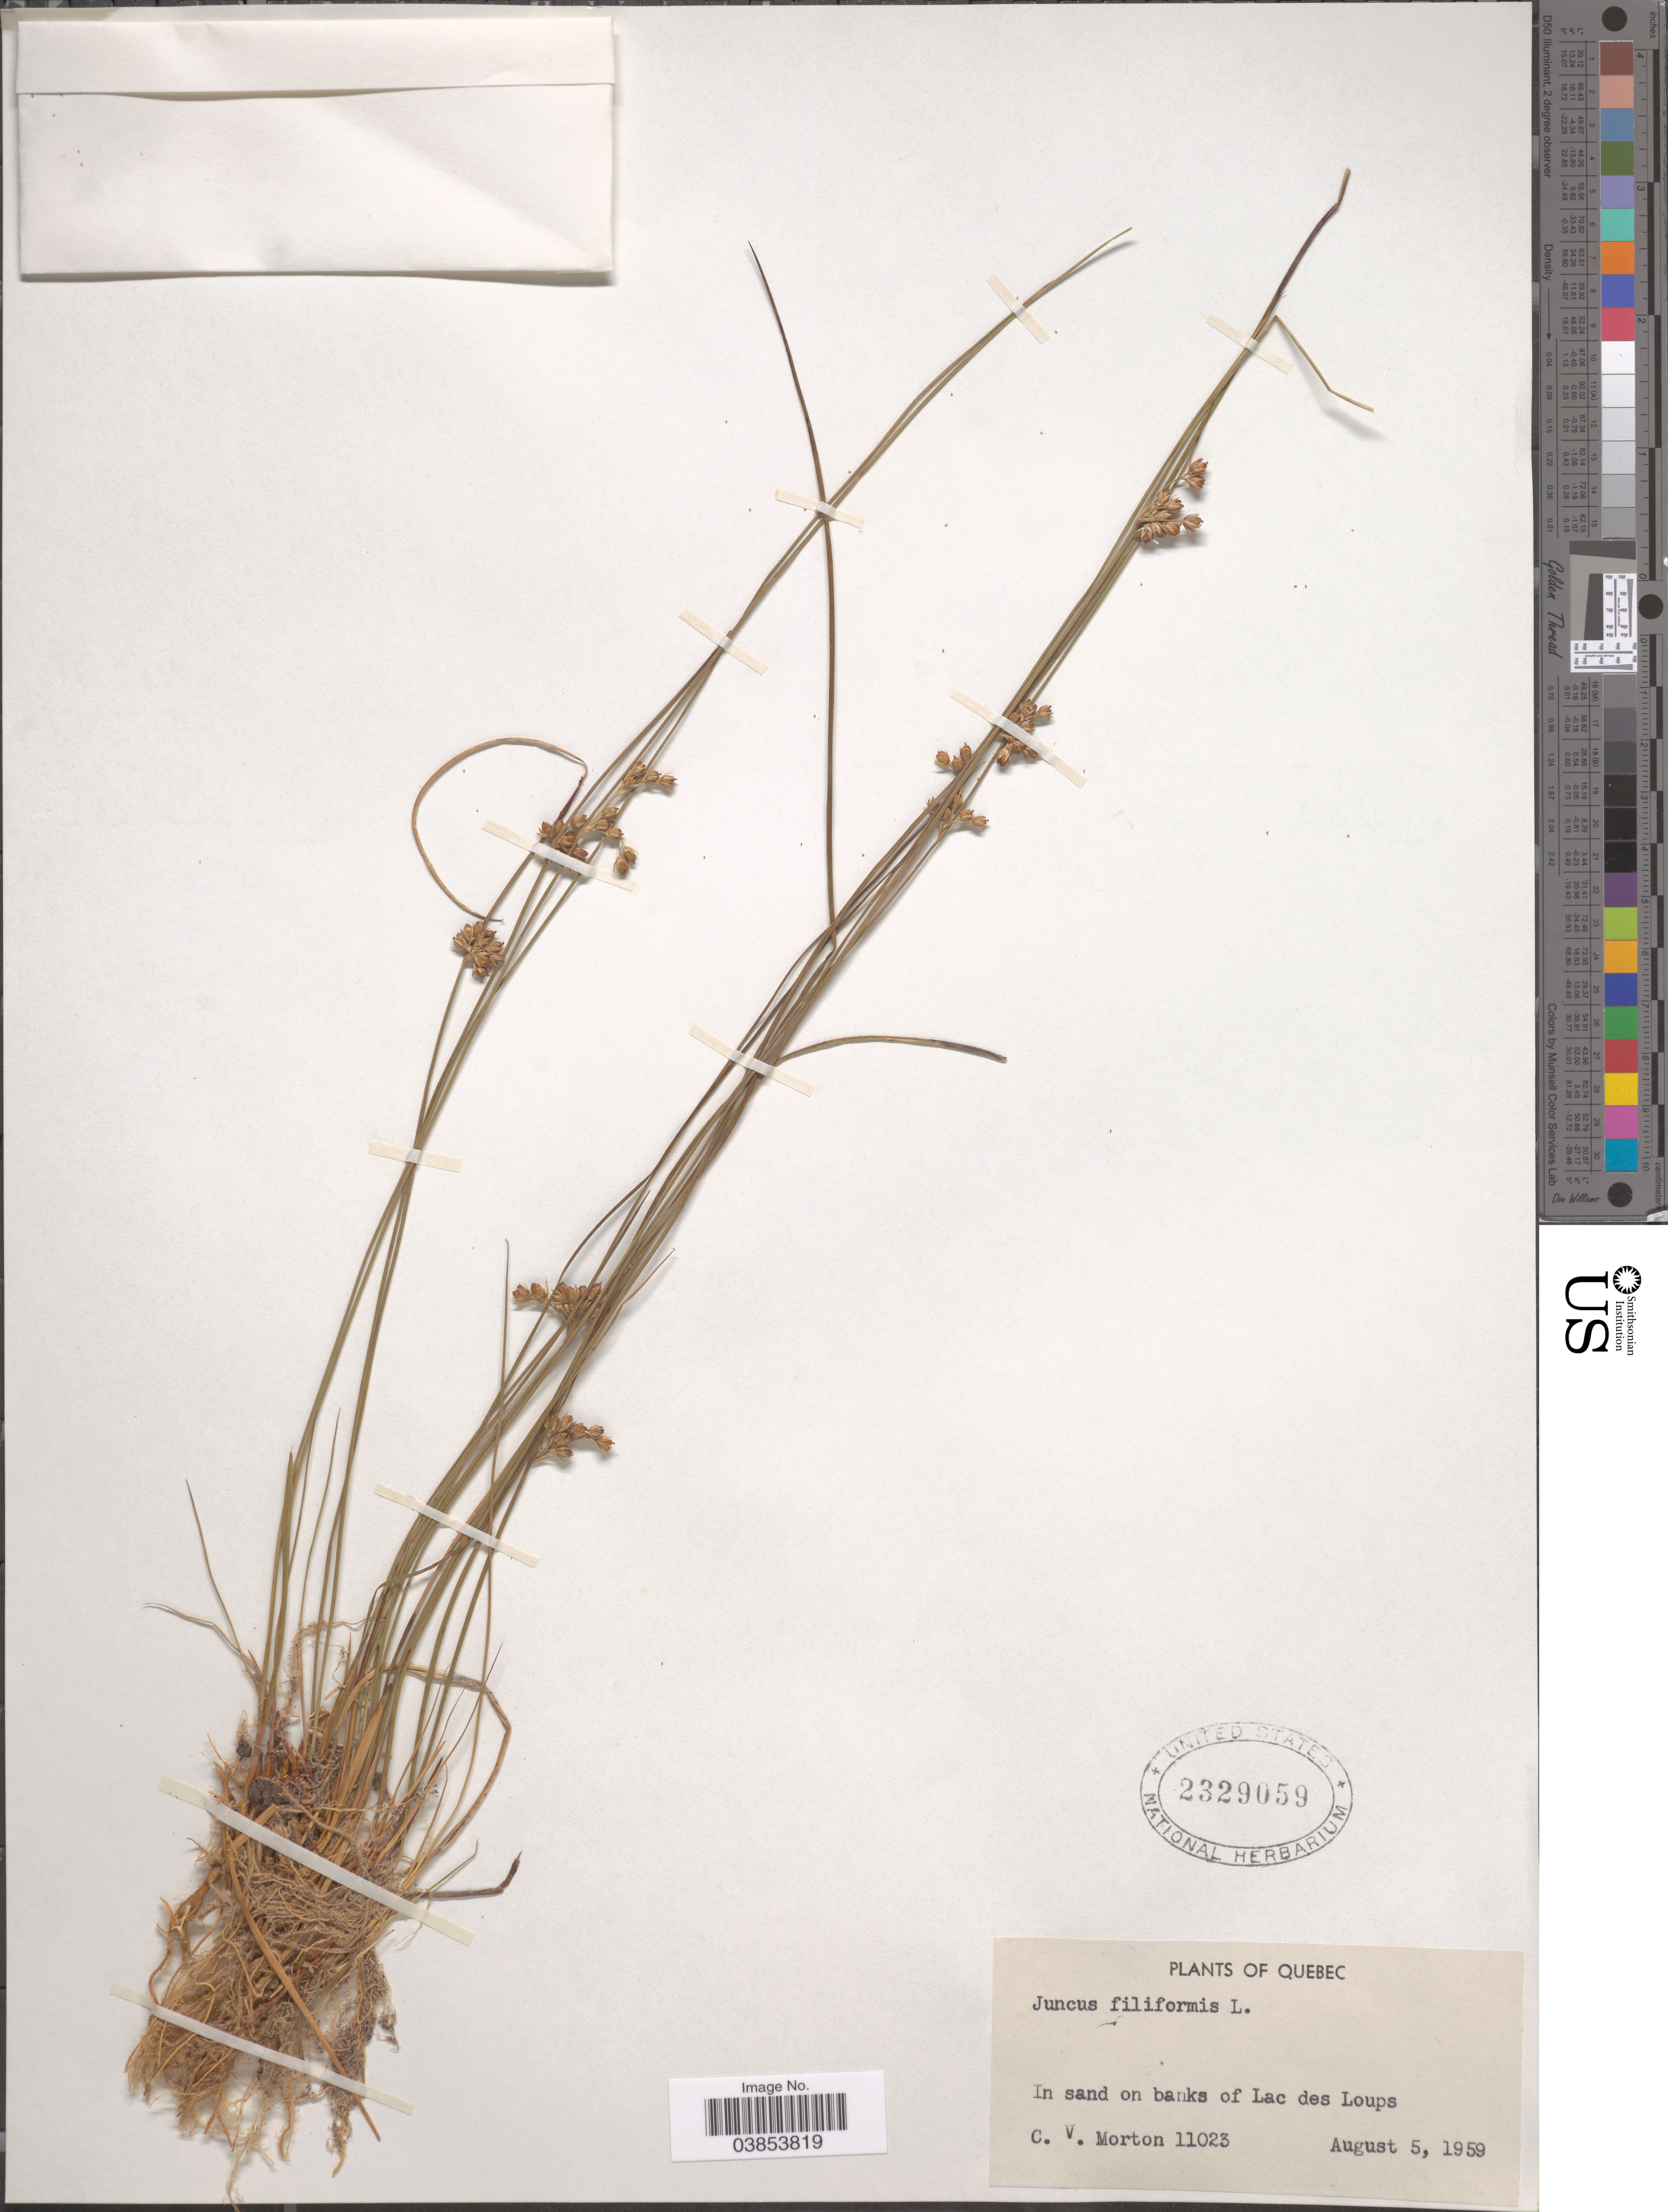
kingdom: Plantae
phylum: Tracheophyta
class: Liliopsida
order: Poales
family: Juncaceae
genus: Juncus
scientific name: Juncus filiformis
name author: L.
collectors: C. V. Morton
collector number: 11023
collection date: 1959-08-05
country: Canada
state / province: Quebec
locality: In sand on banks of Lac des Loups.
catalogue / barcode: US 2329059